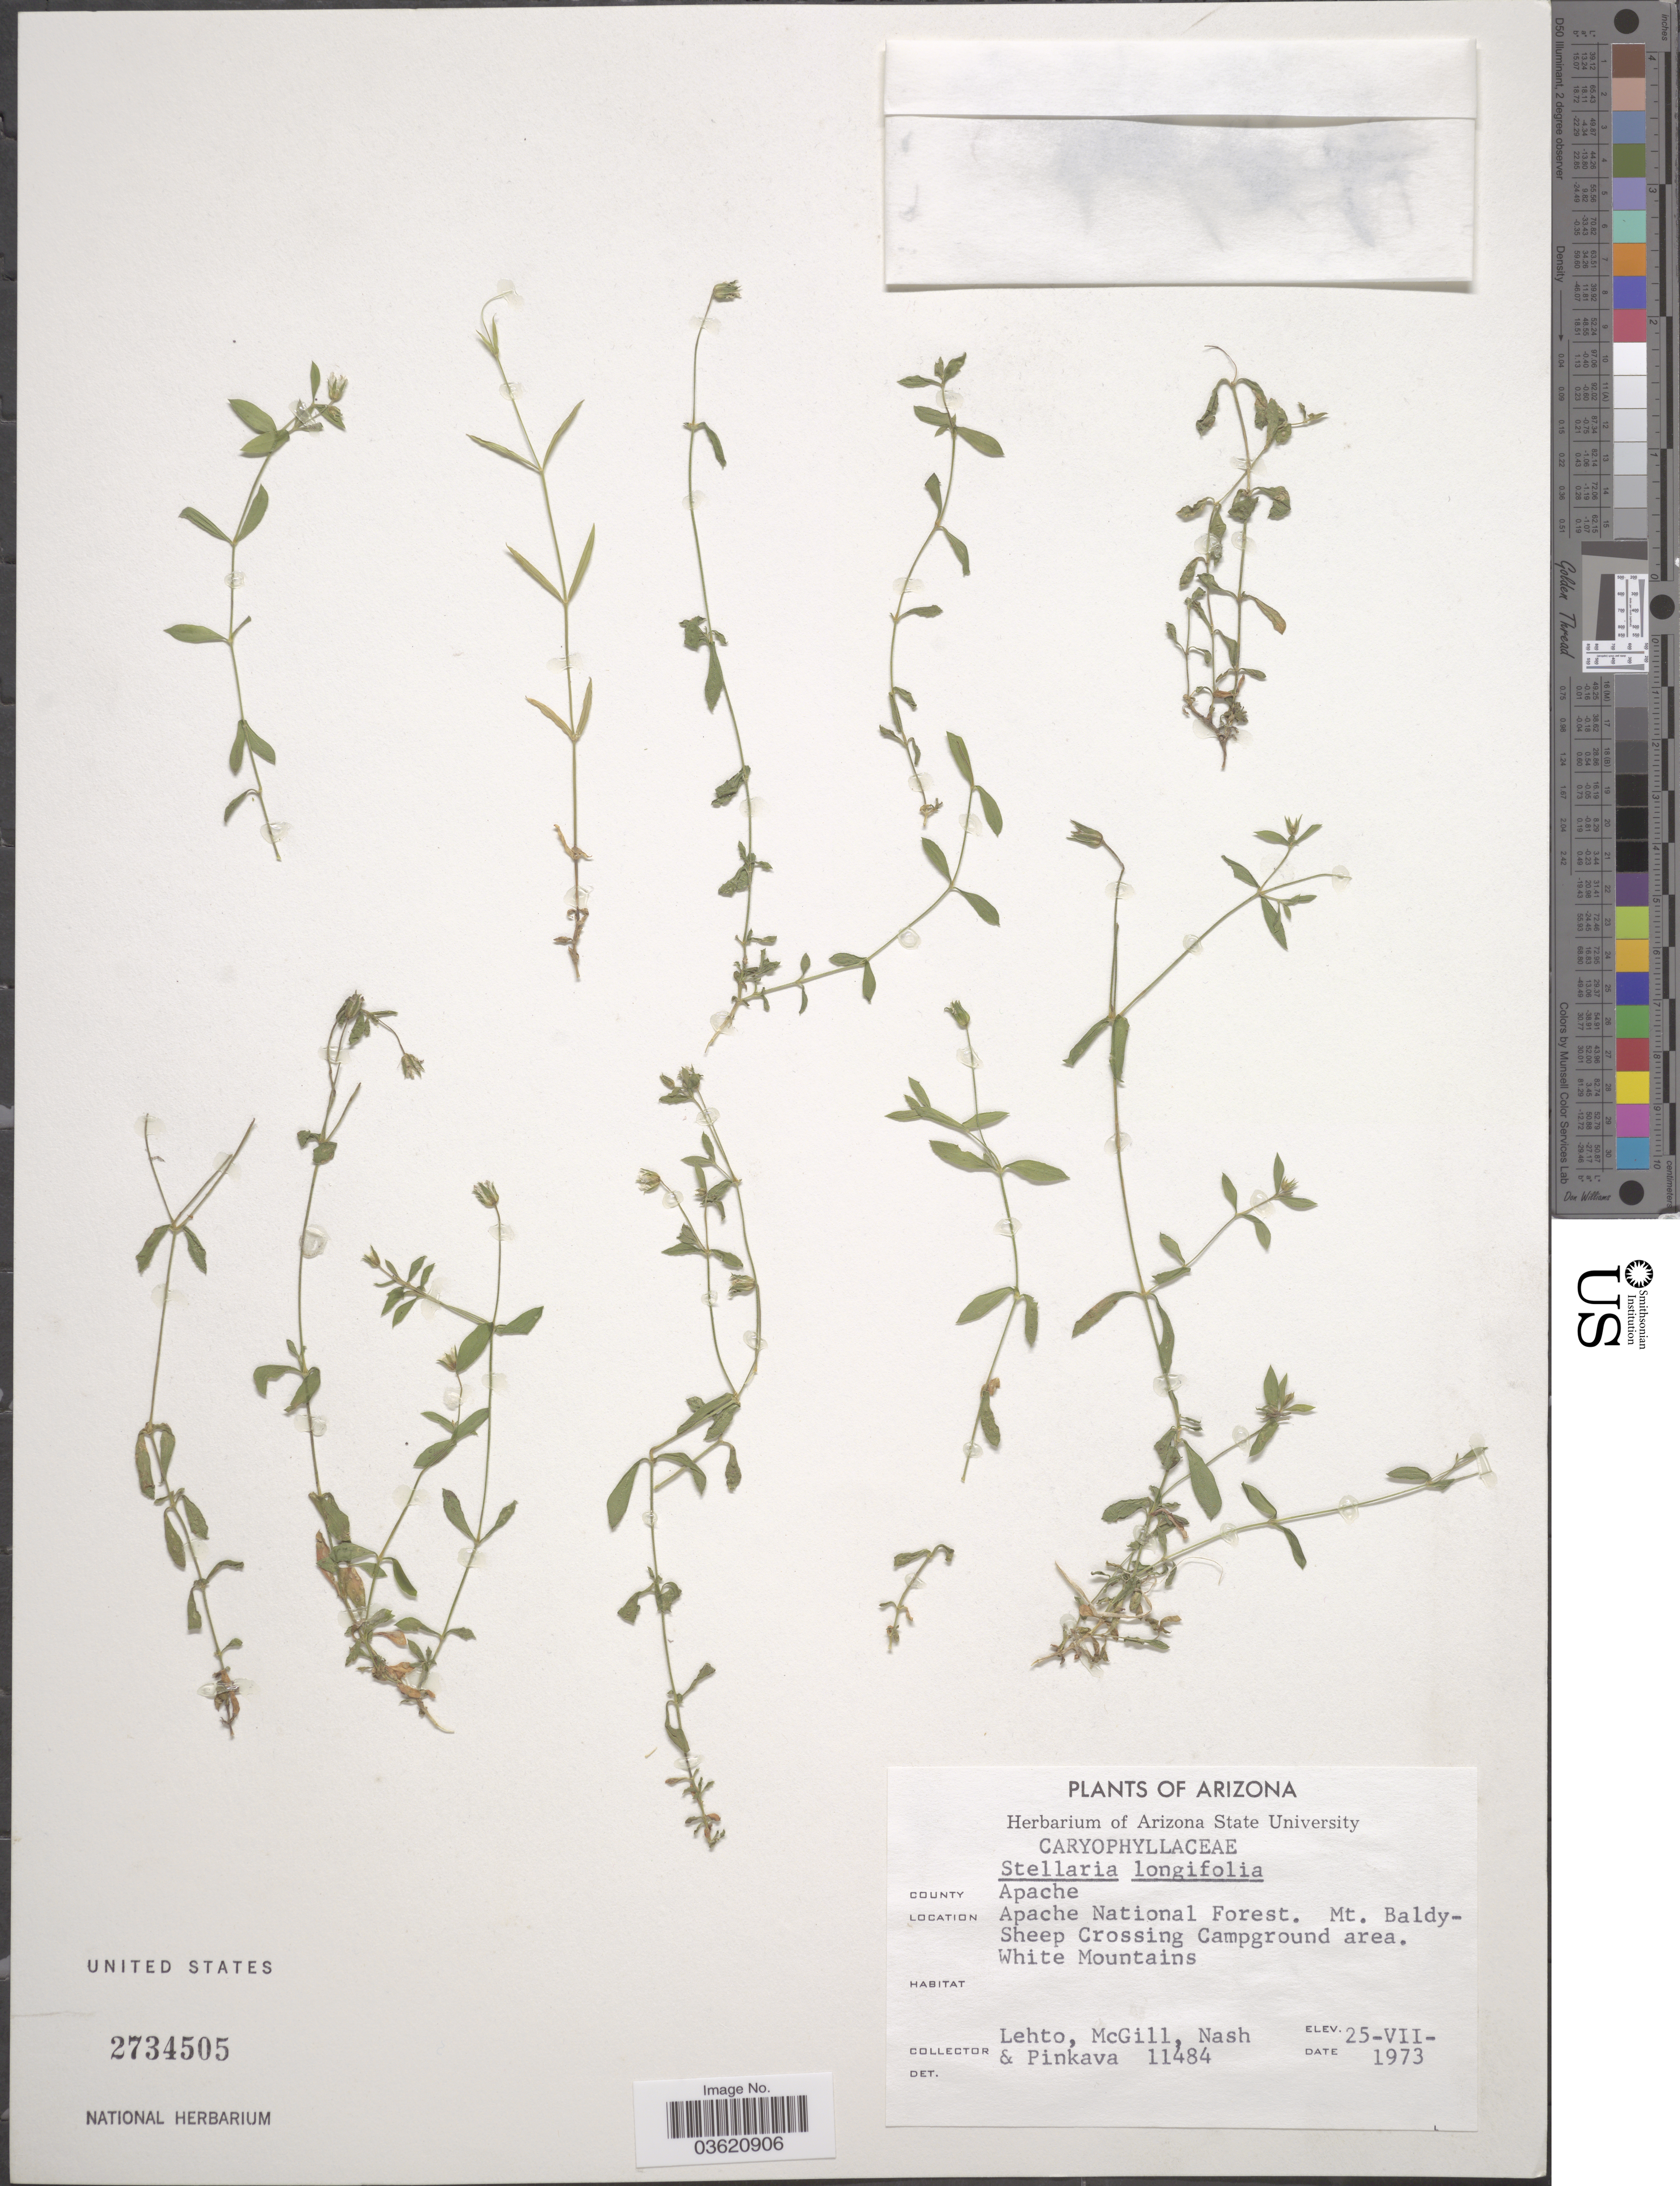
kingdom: Plantae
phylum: Tracheophyta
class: Magnoliopsida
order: Caryophyllales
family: Caryophyllaceae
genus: Arenaria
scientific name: Arenaria lanuginosa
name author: (Michx.) Rohrb.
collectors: -. Lehto, -. McGill, -- Nash & -. Pinkava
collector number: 11484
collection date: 1973-07-25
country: United States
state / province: Arizona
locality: County Apache. Apache National Forest. Mt. Baldy-Sheep Crossing Campground area. White Mountains.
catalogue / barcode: US 2734505